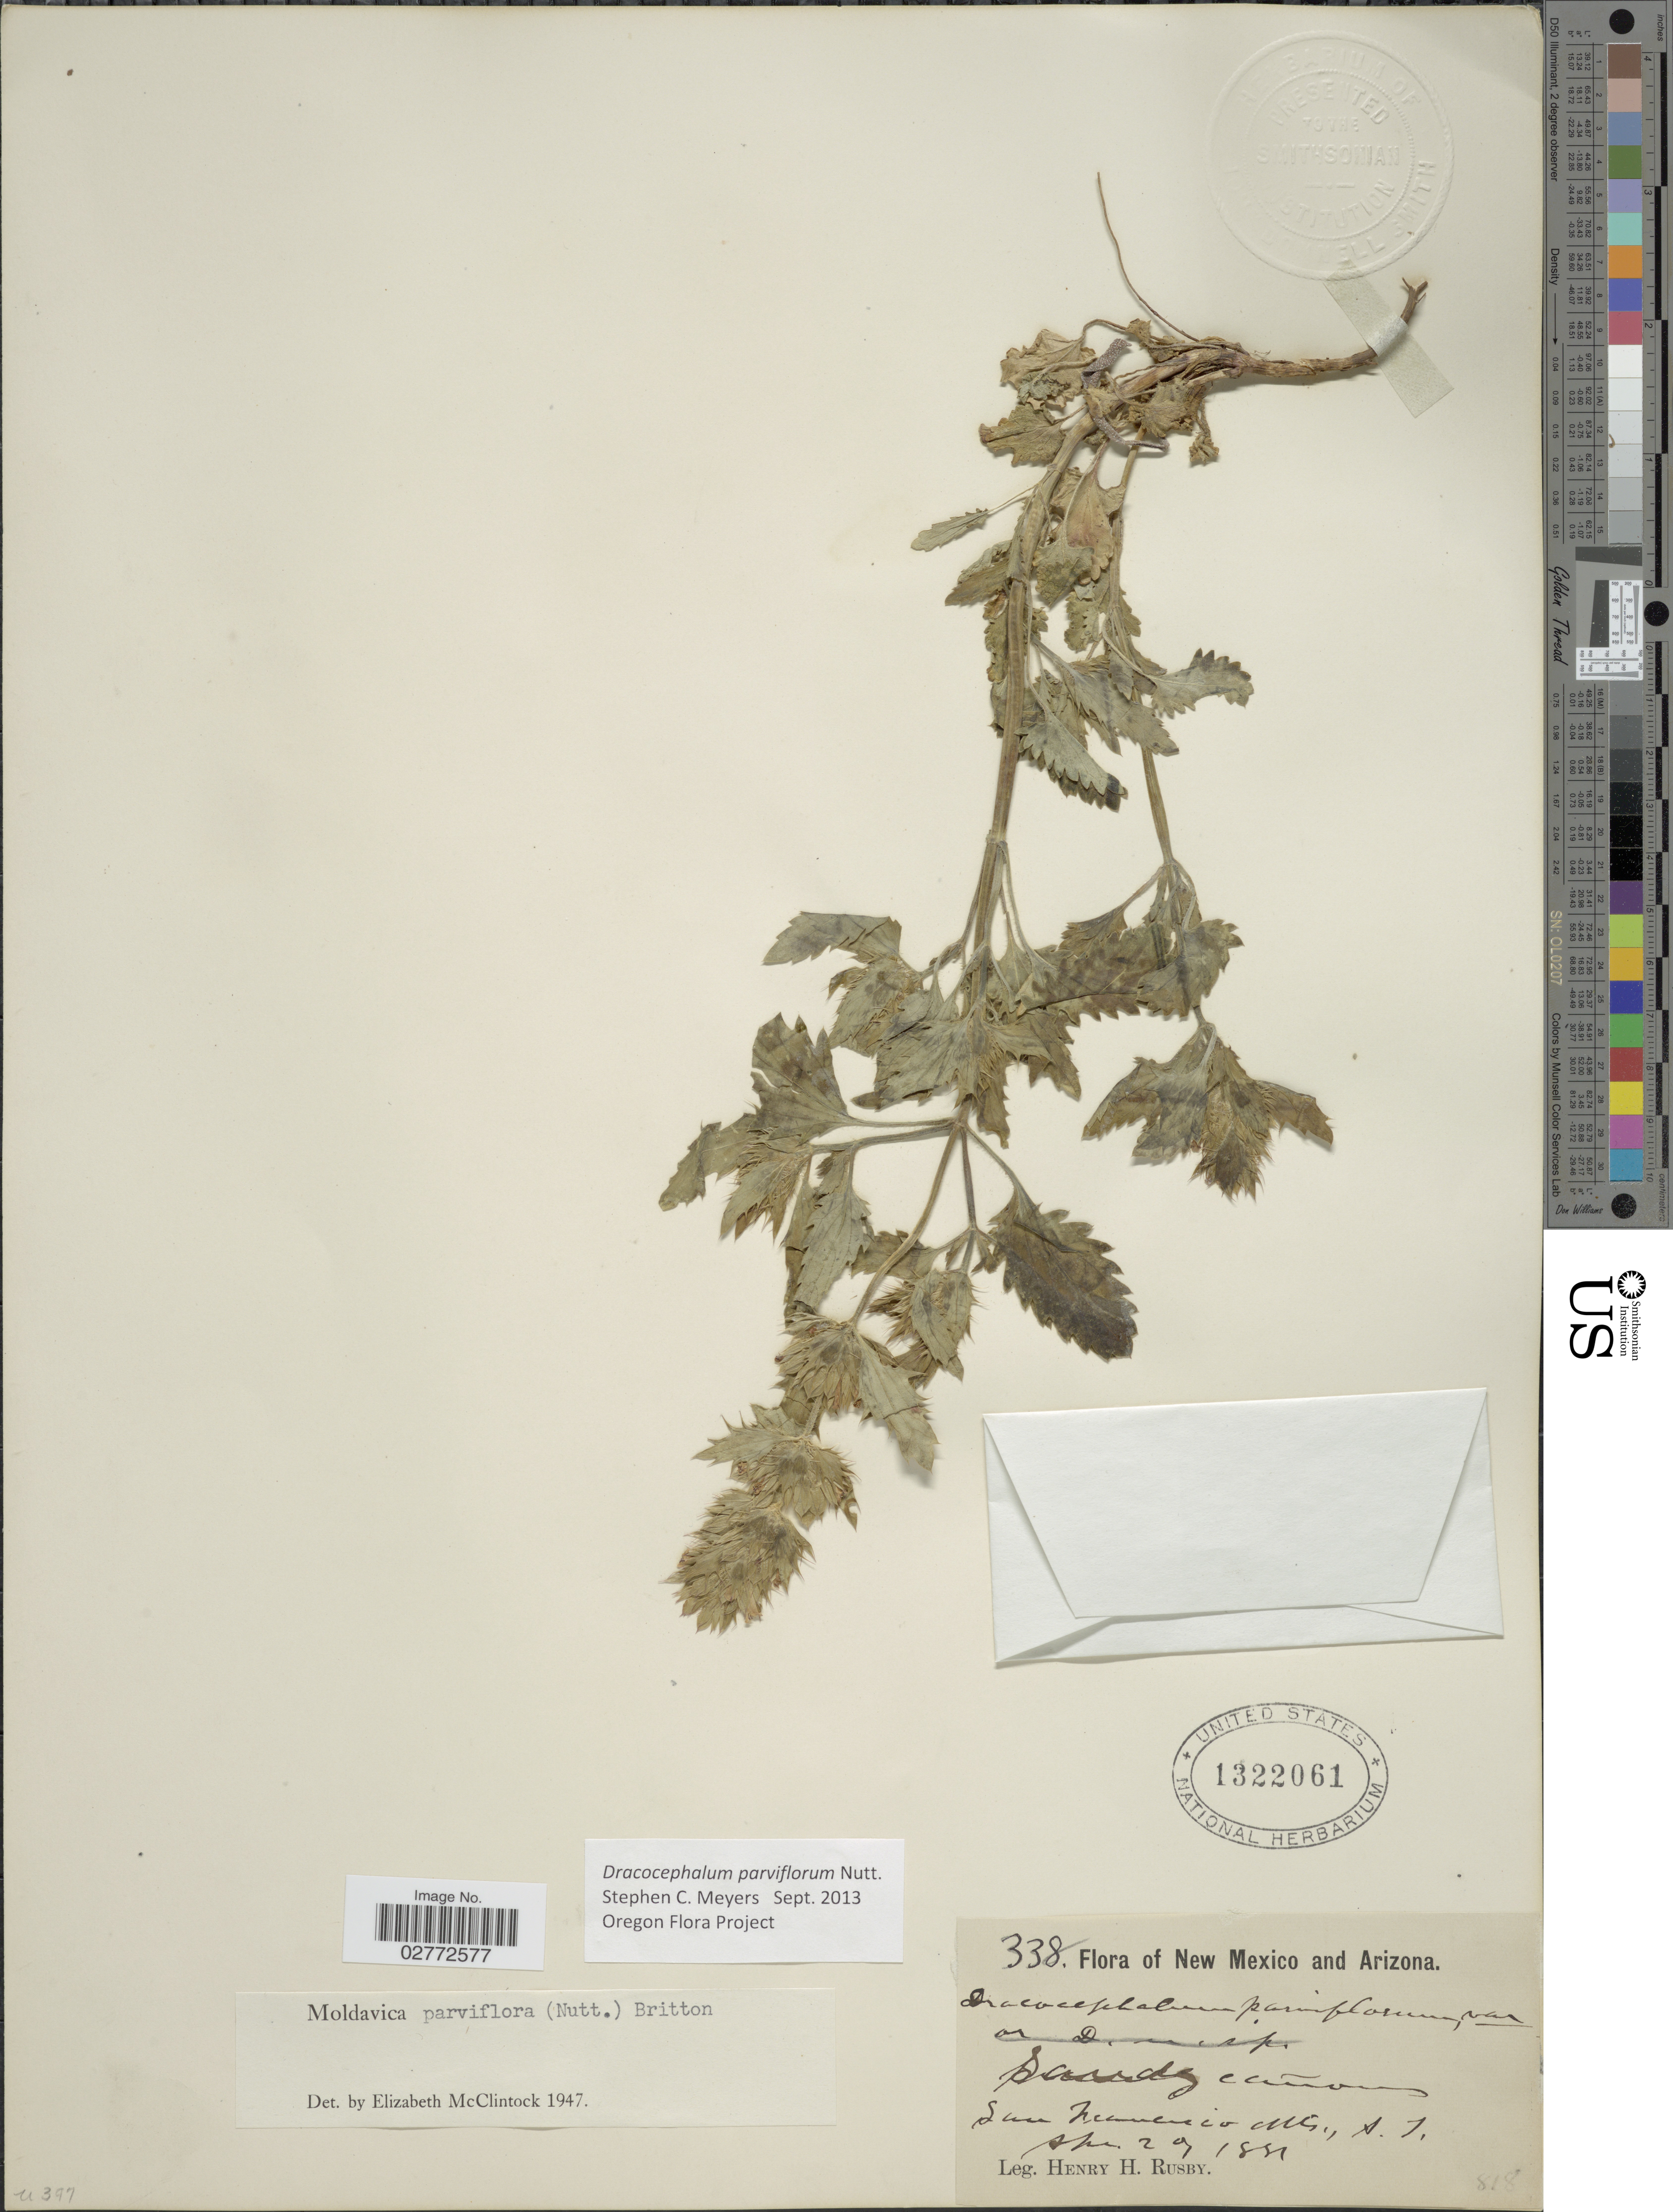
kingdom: Plantae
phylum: Tracheophyta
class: Magnoliopsida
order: Lamiales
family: Lamiaceae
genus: Dracocephalum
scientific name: Dracocephalum parviflorum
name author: Nutt.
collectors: H. H. Rusby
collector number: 338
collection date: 1881-04-29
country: United States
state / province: Arizona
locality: San Francisco Mts., A. Z.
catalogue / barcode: US 1322061